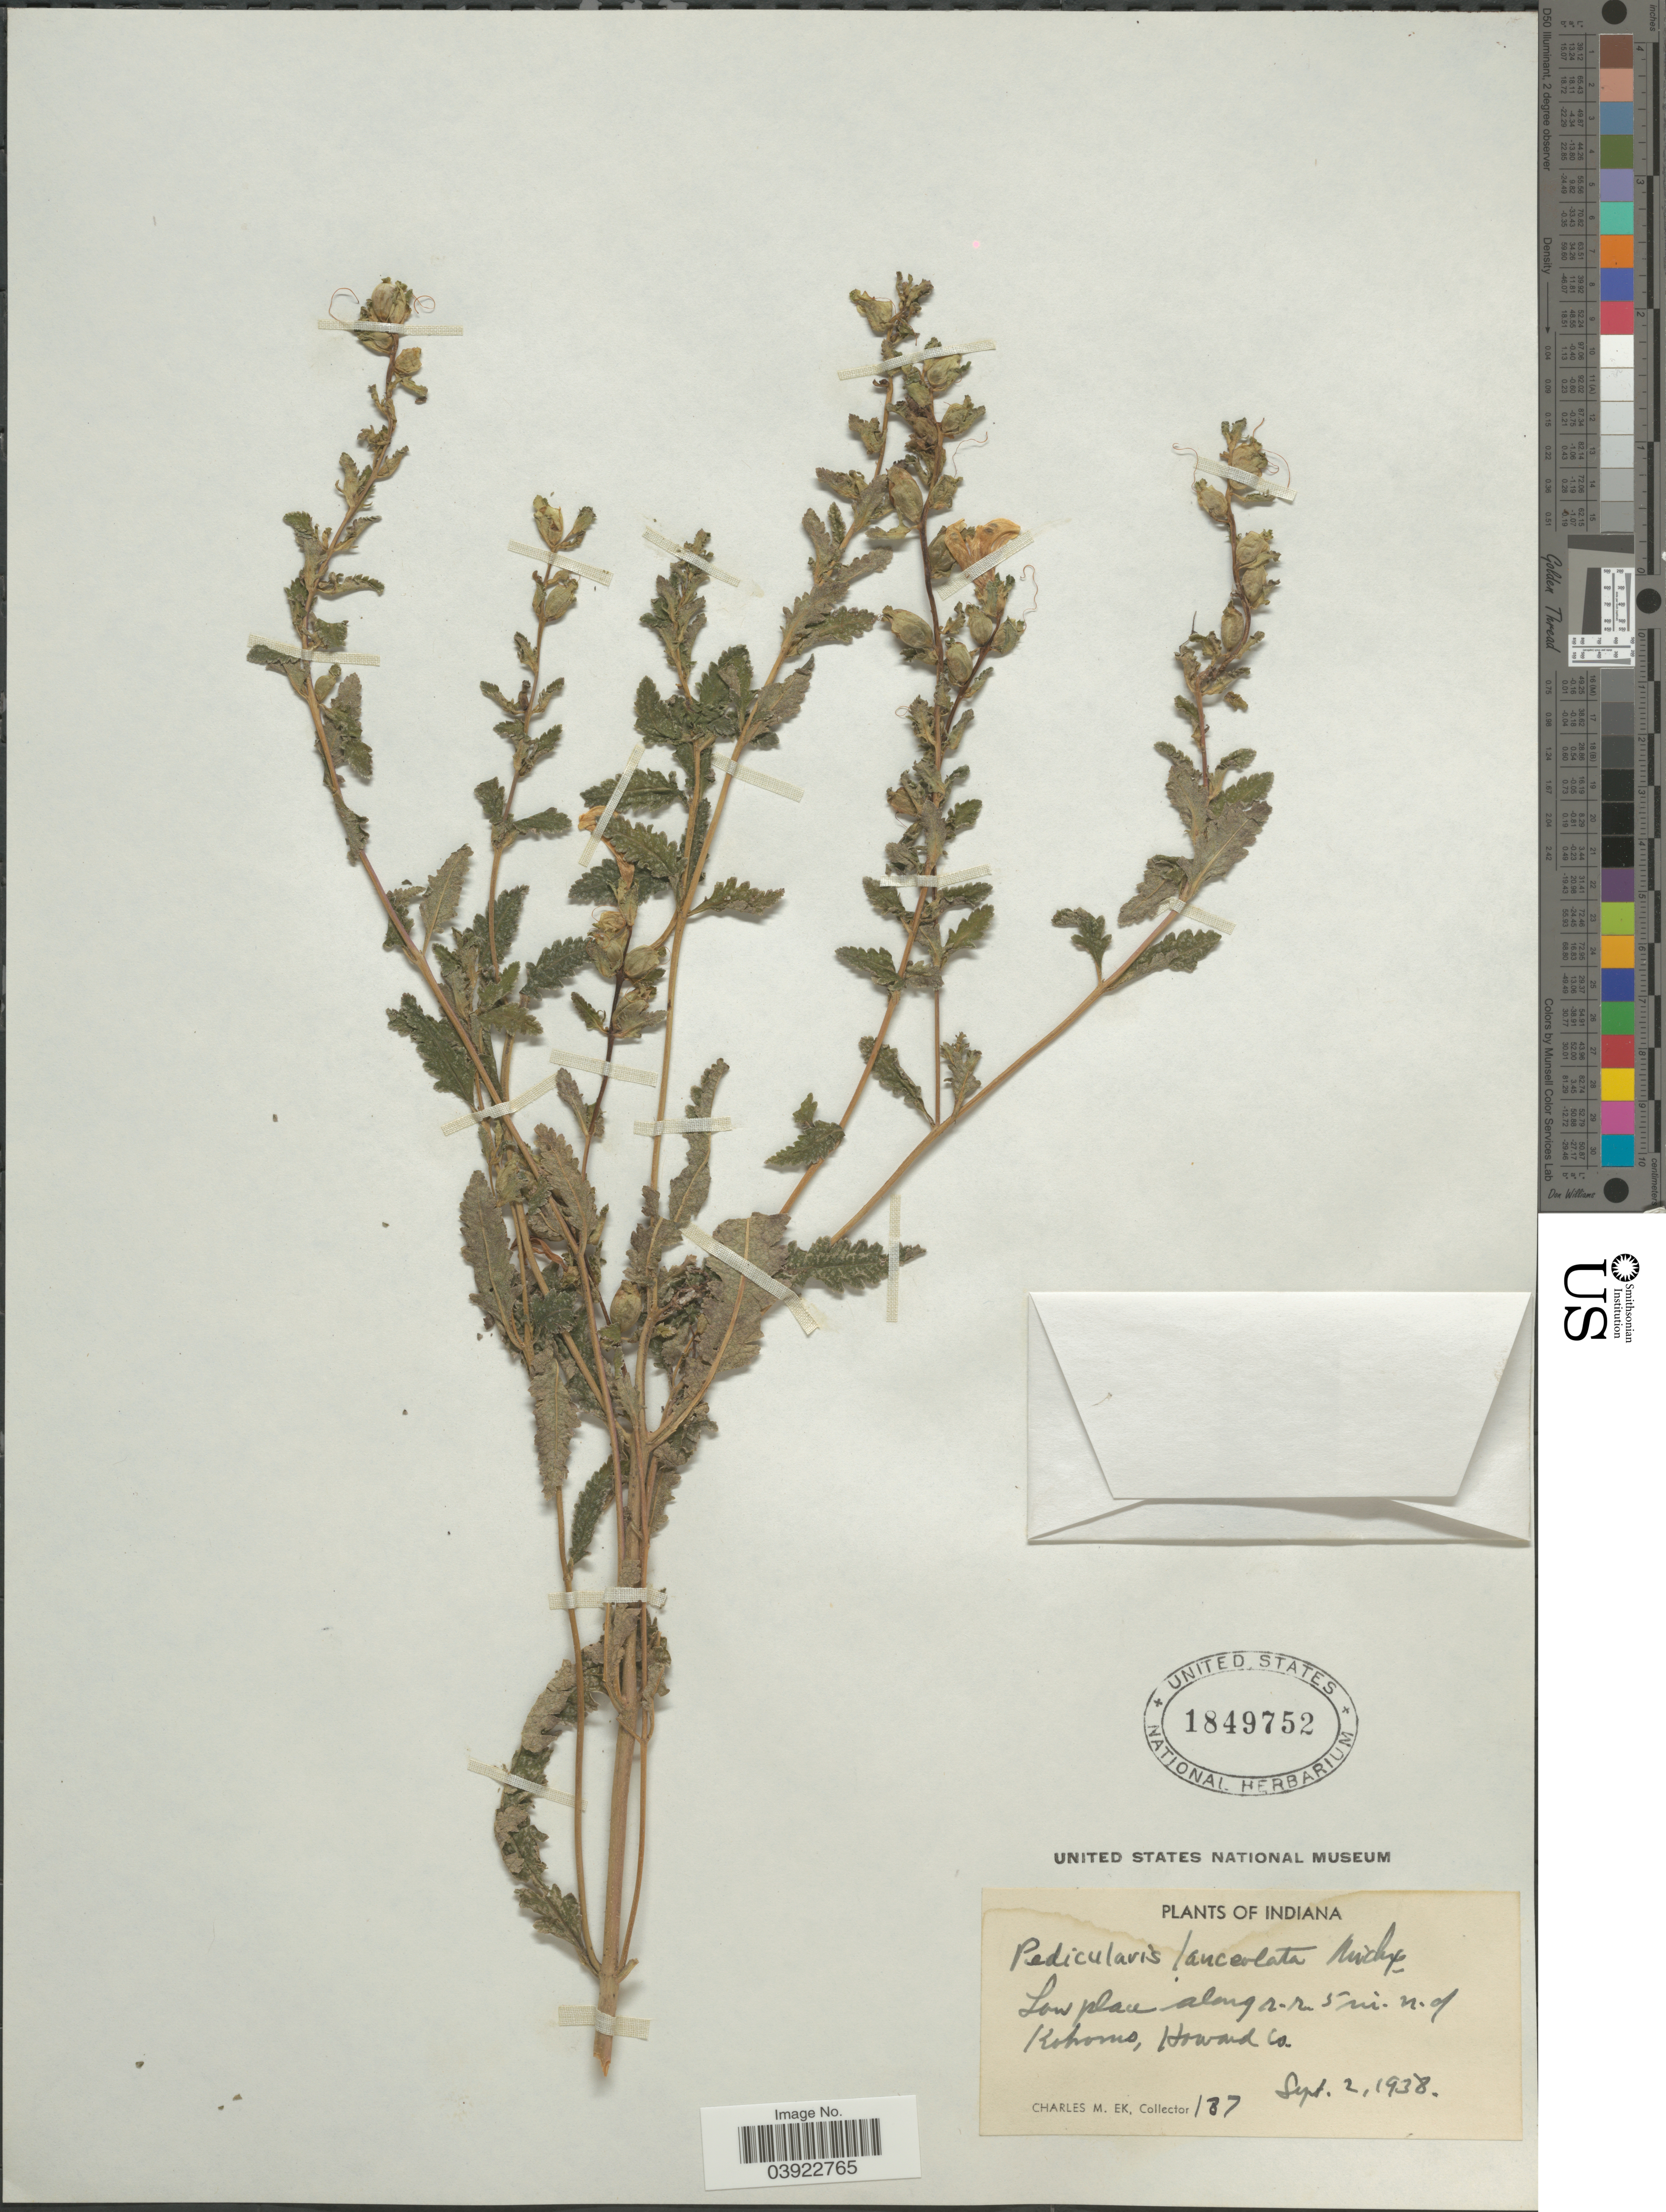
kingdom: Plantae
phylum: Tracheophyta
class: Magnoliopsida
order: Lamiales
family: Orobanchaceae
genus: Pedicularis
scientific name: Pedicularis lanceolata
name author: Michx.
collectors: C. Ek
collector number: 137*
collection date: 1938-09-02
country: United States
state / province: Indiana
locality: Low place along r-r 5 mi. n. of Kokomo, Howard co.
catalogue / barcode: US 1749752